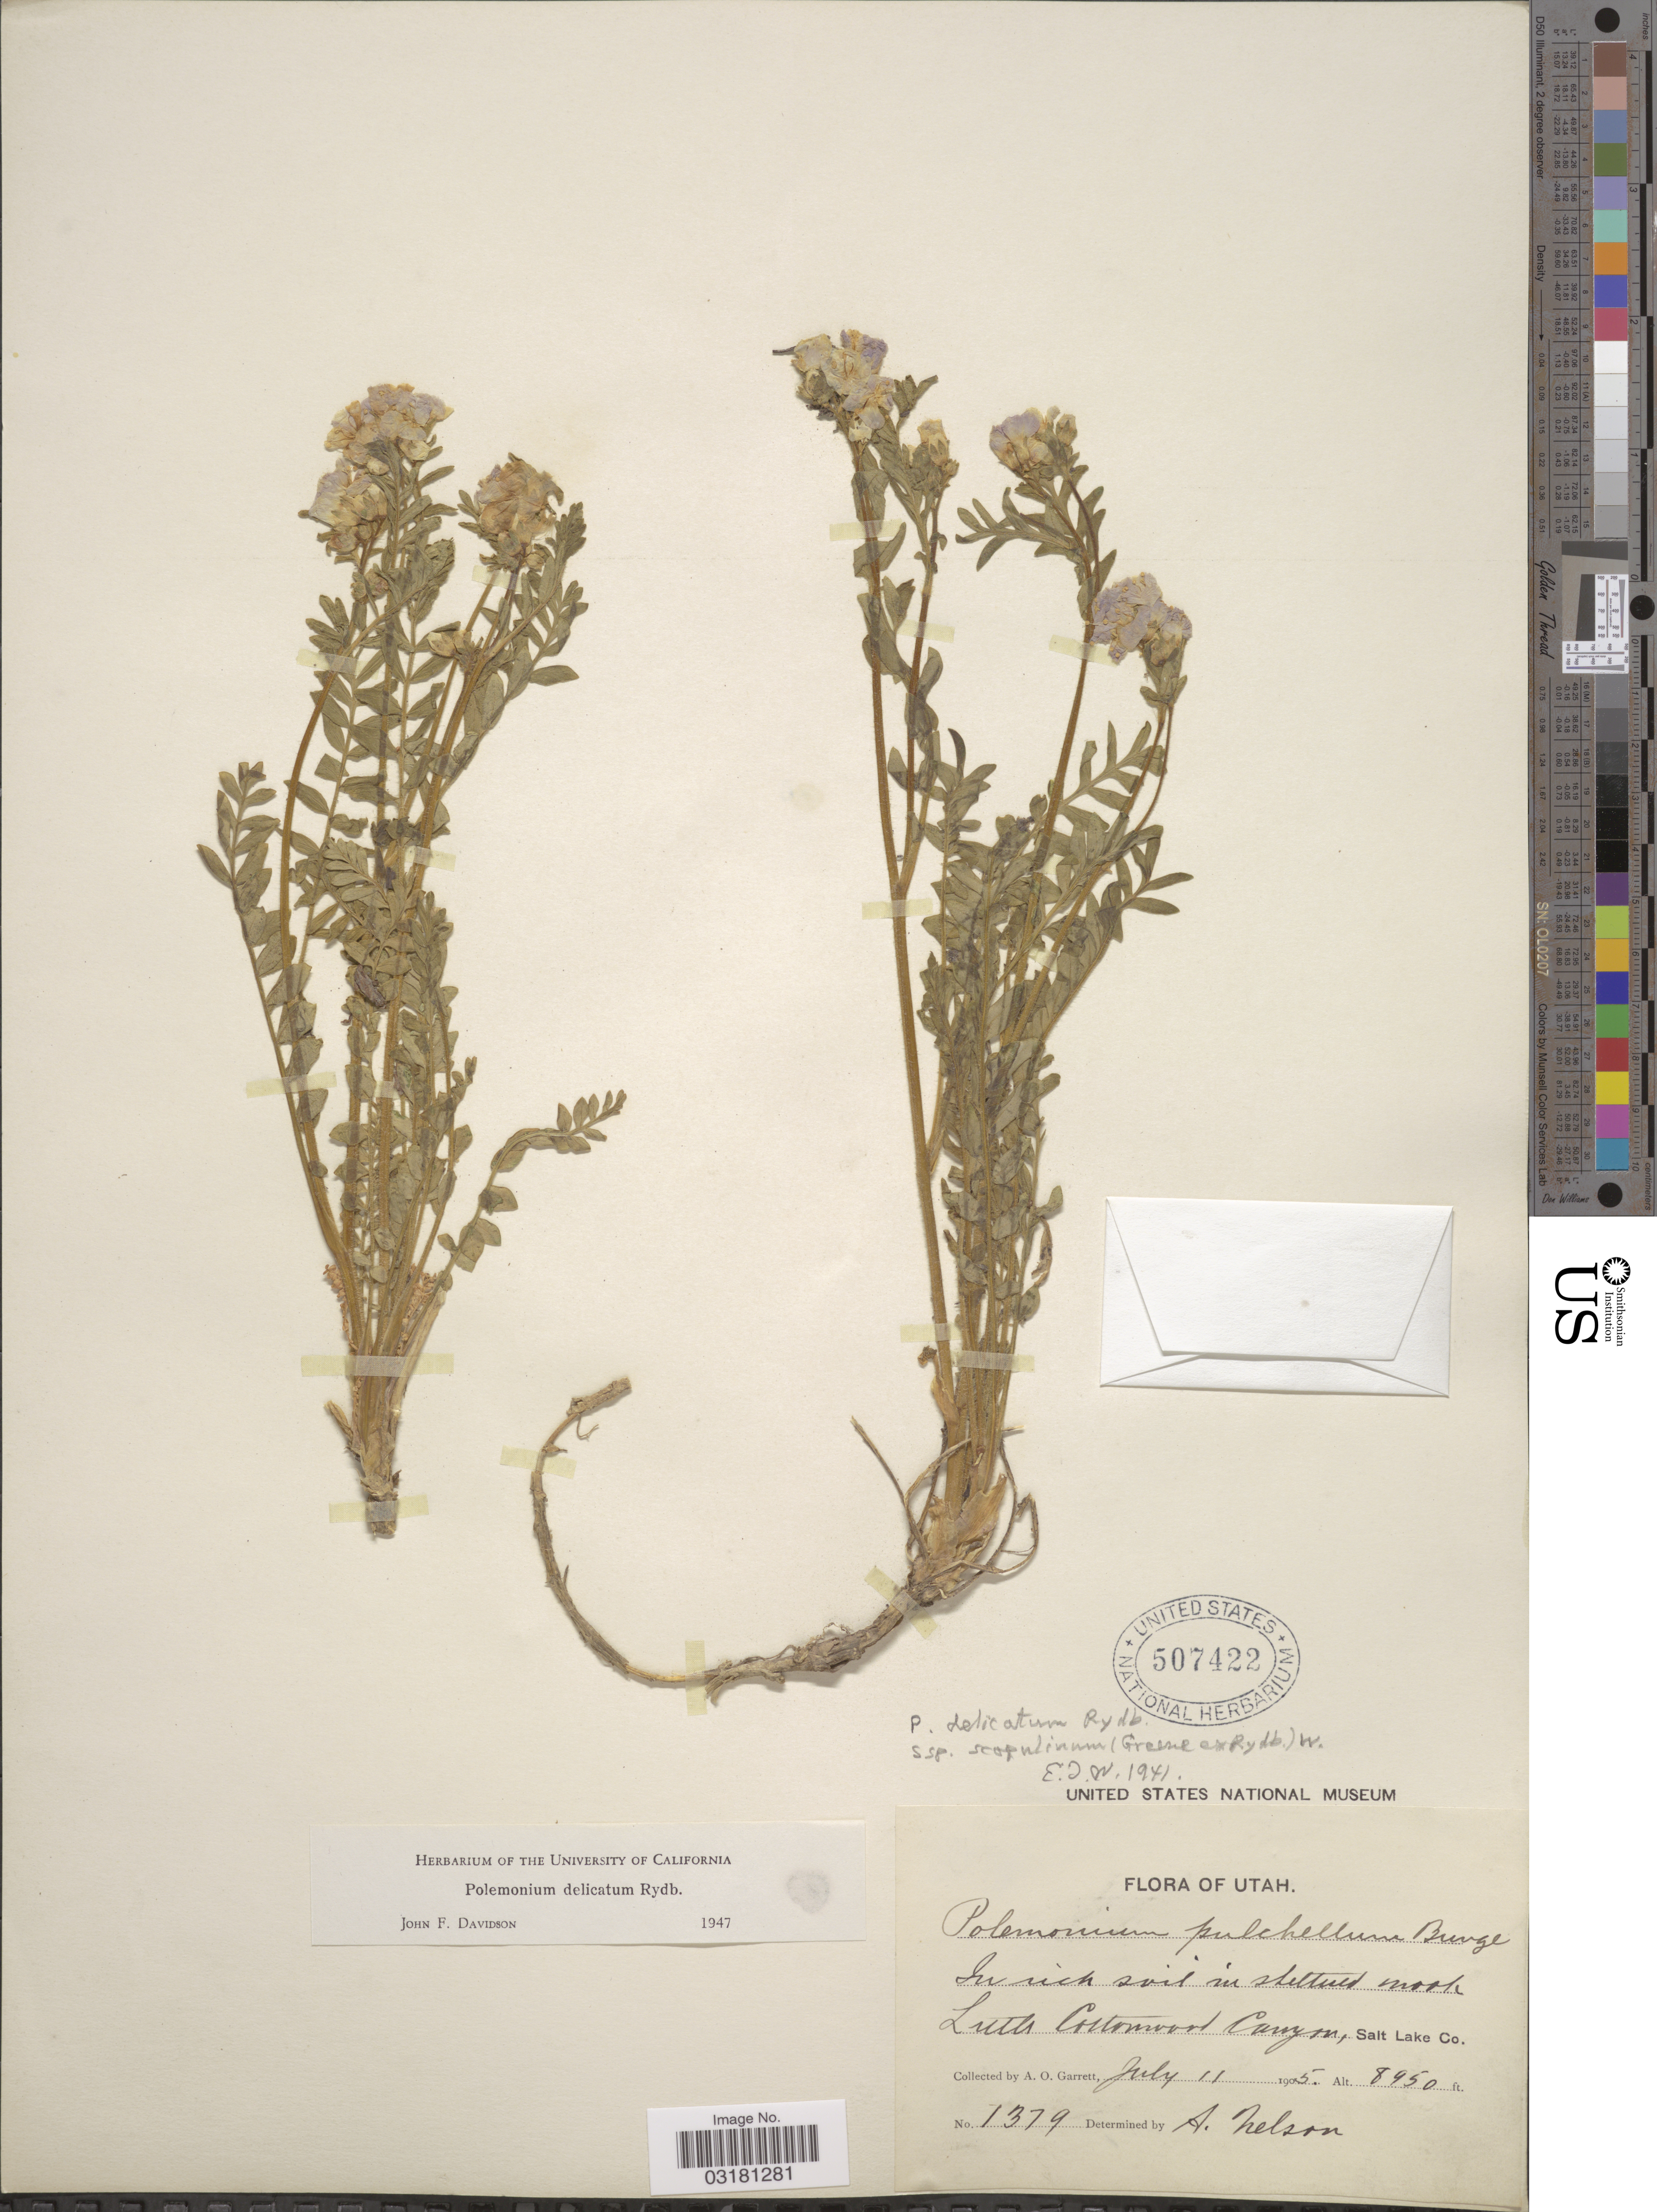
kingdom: Plantae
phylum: Tracheophyta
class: Magnoliopsida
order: Ericales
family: Polemoniaceae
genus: Polemonium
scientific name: Polemonium delicatum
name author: Rydb.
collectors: A. O. Garrett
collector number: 1379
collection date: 1905-07-11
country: United States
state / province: Utah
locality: Little Cottonwood Canyon, Salt Lake Co.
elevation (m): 2728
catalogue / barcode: US 507422